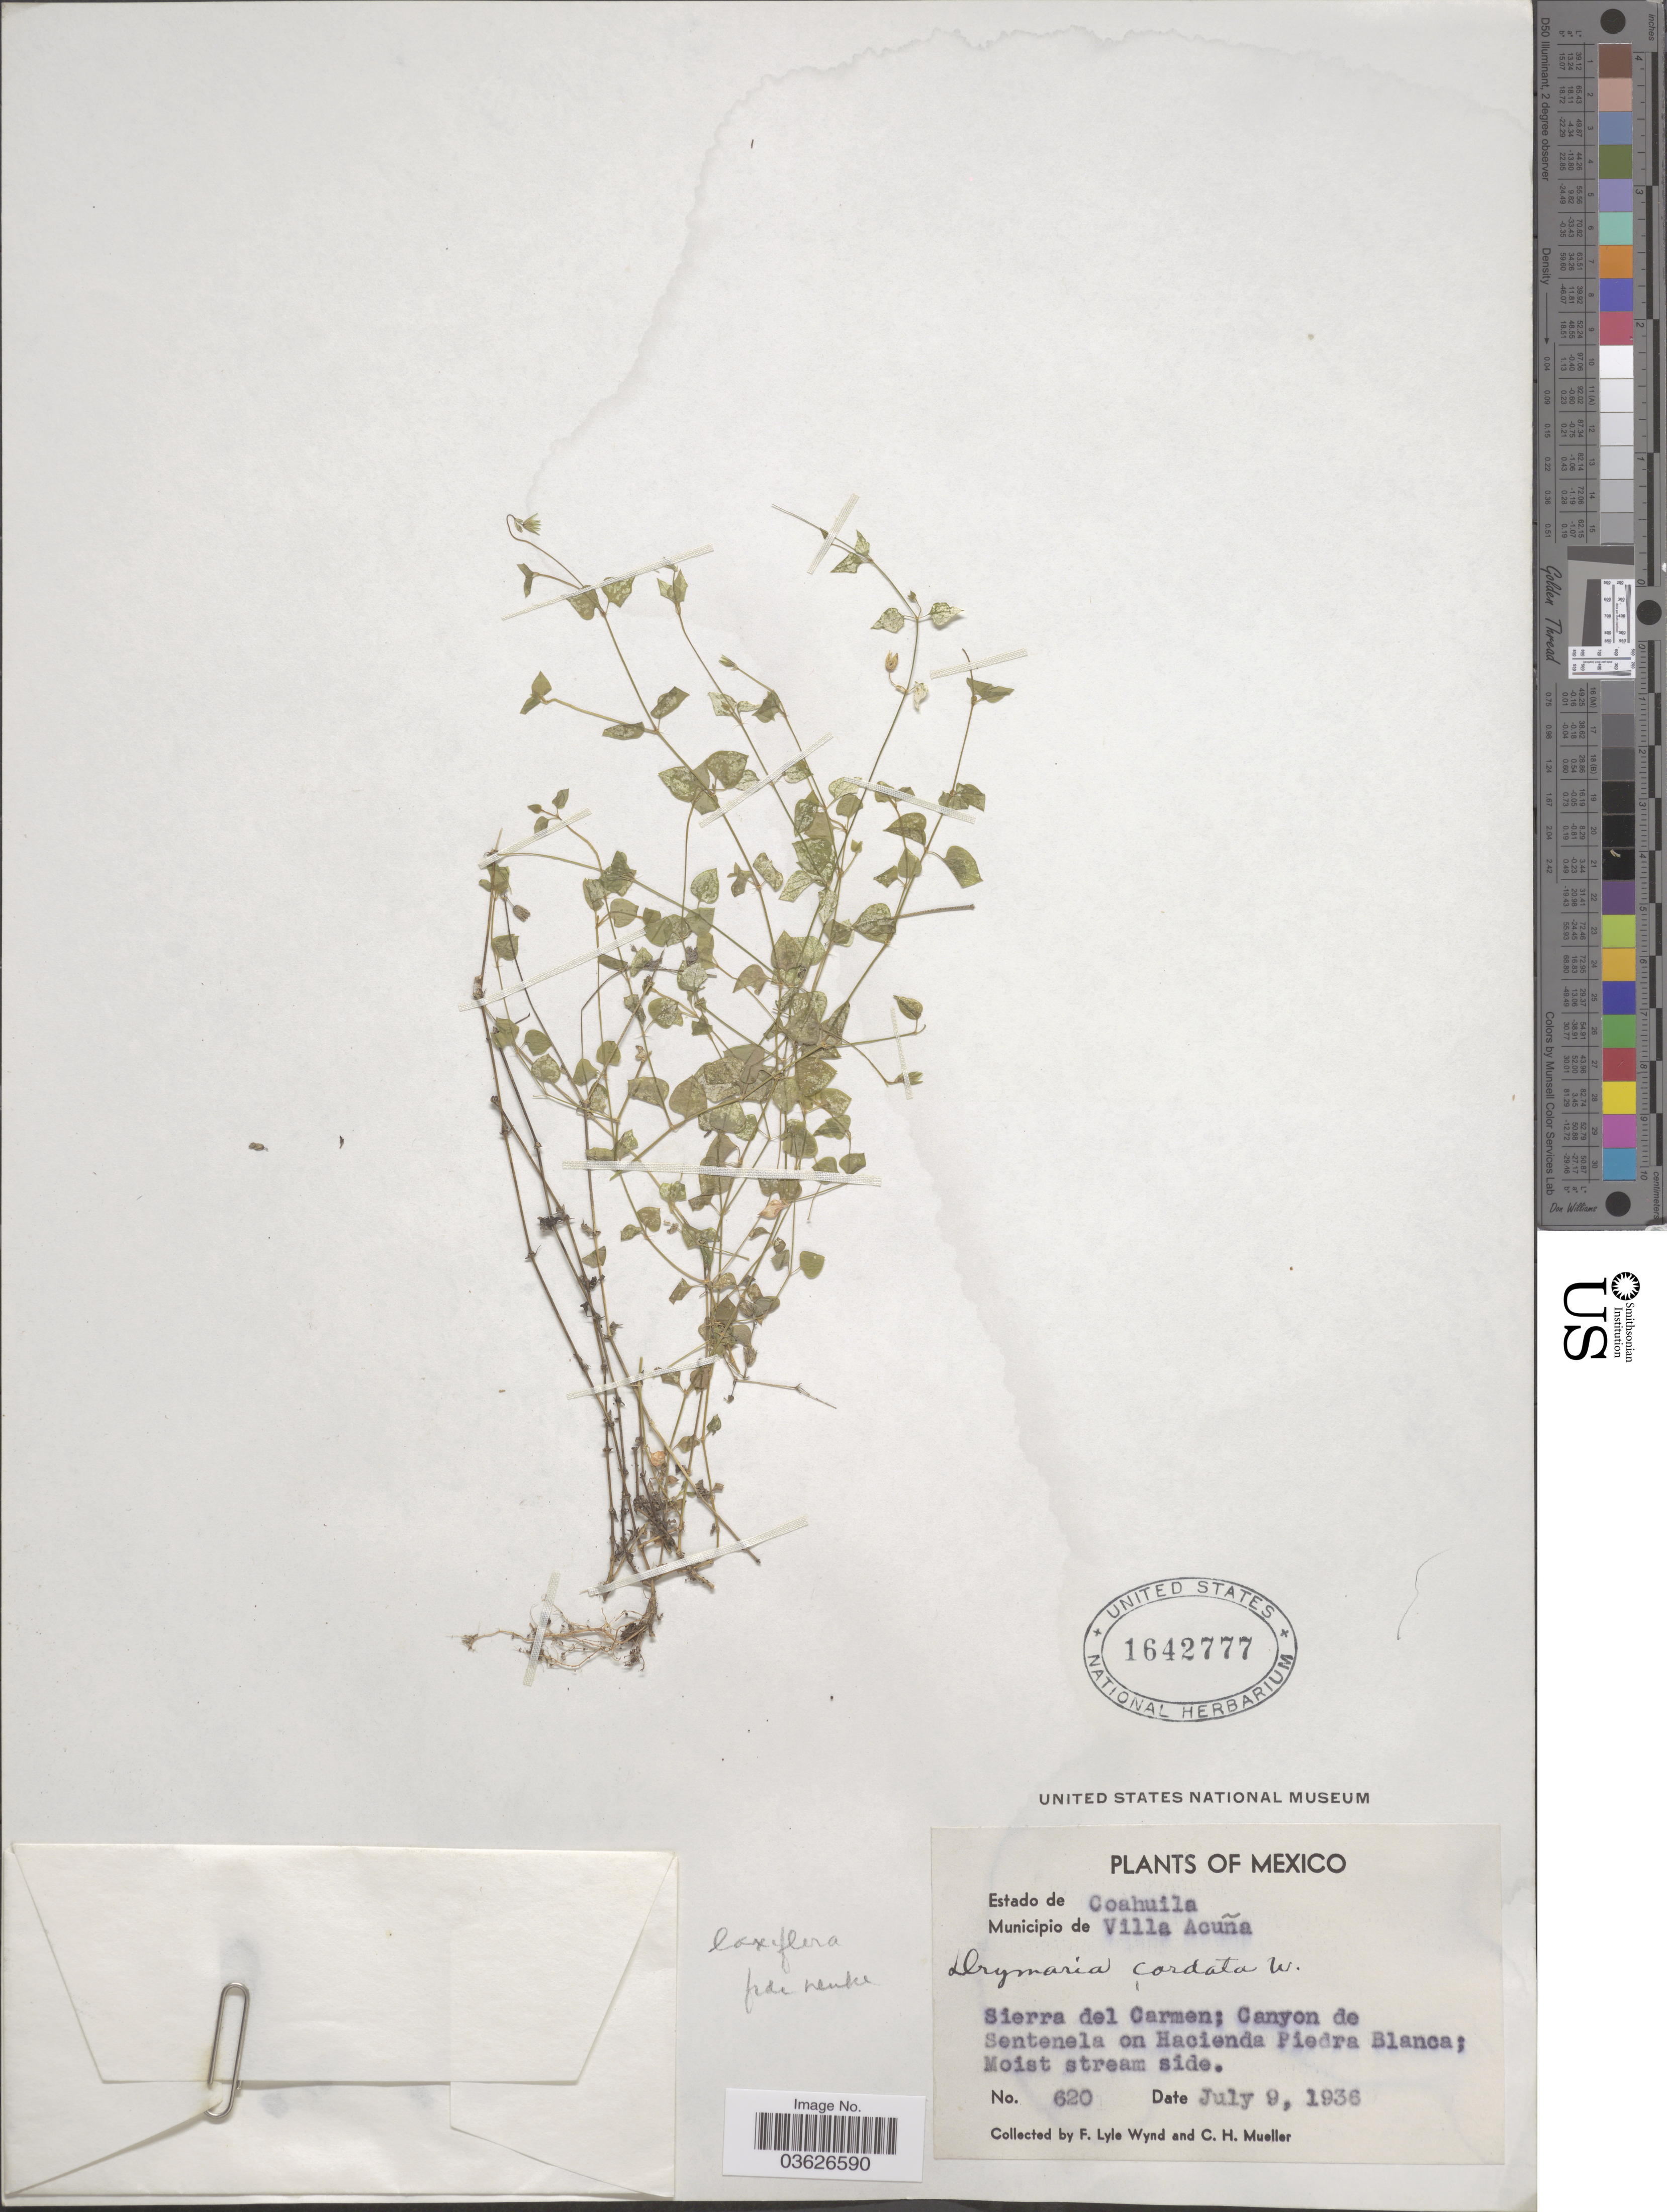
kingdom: Plantae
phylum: Tracheophyta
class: Magnoliopsida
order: Caryophyllales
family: Caryophyllaceae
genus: Drymaria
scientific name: Drymaria laxiflora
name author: Benth.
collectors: F. L. Wynd & C. H. Mueller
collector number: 620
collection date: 1936-07-09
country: Mexico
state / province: Coahuila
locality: Municipio de Villa Acuña. Sierra del Carmen; Canyon de Sentenela on Hacienda Piedra Blanca.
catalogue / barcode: US 1642777